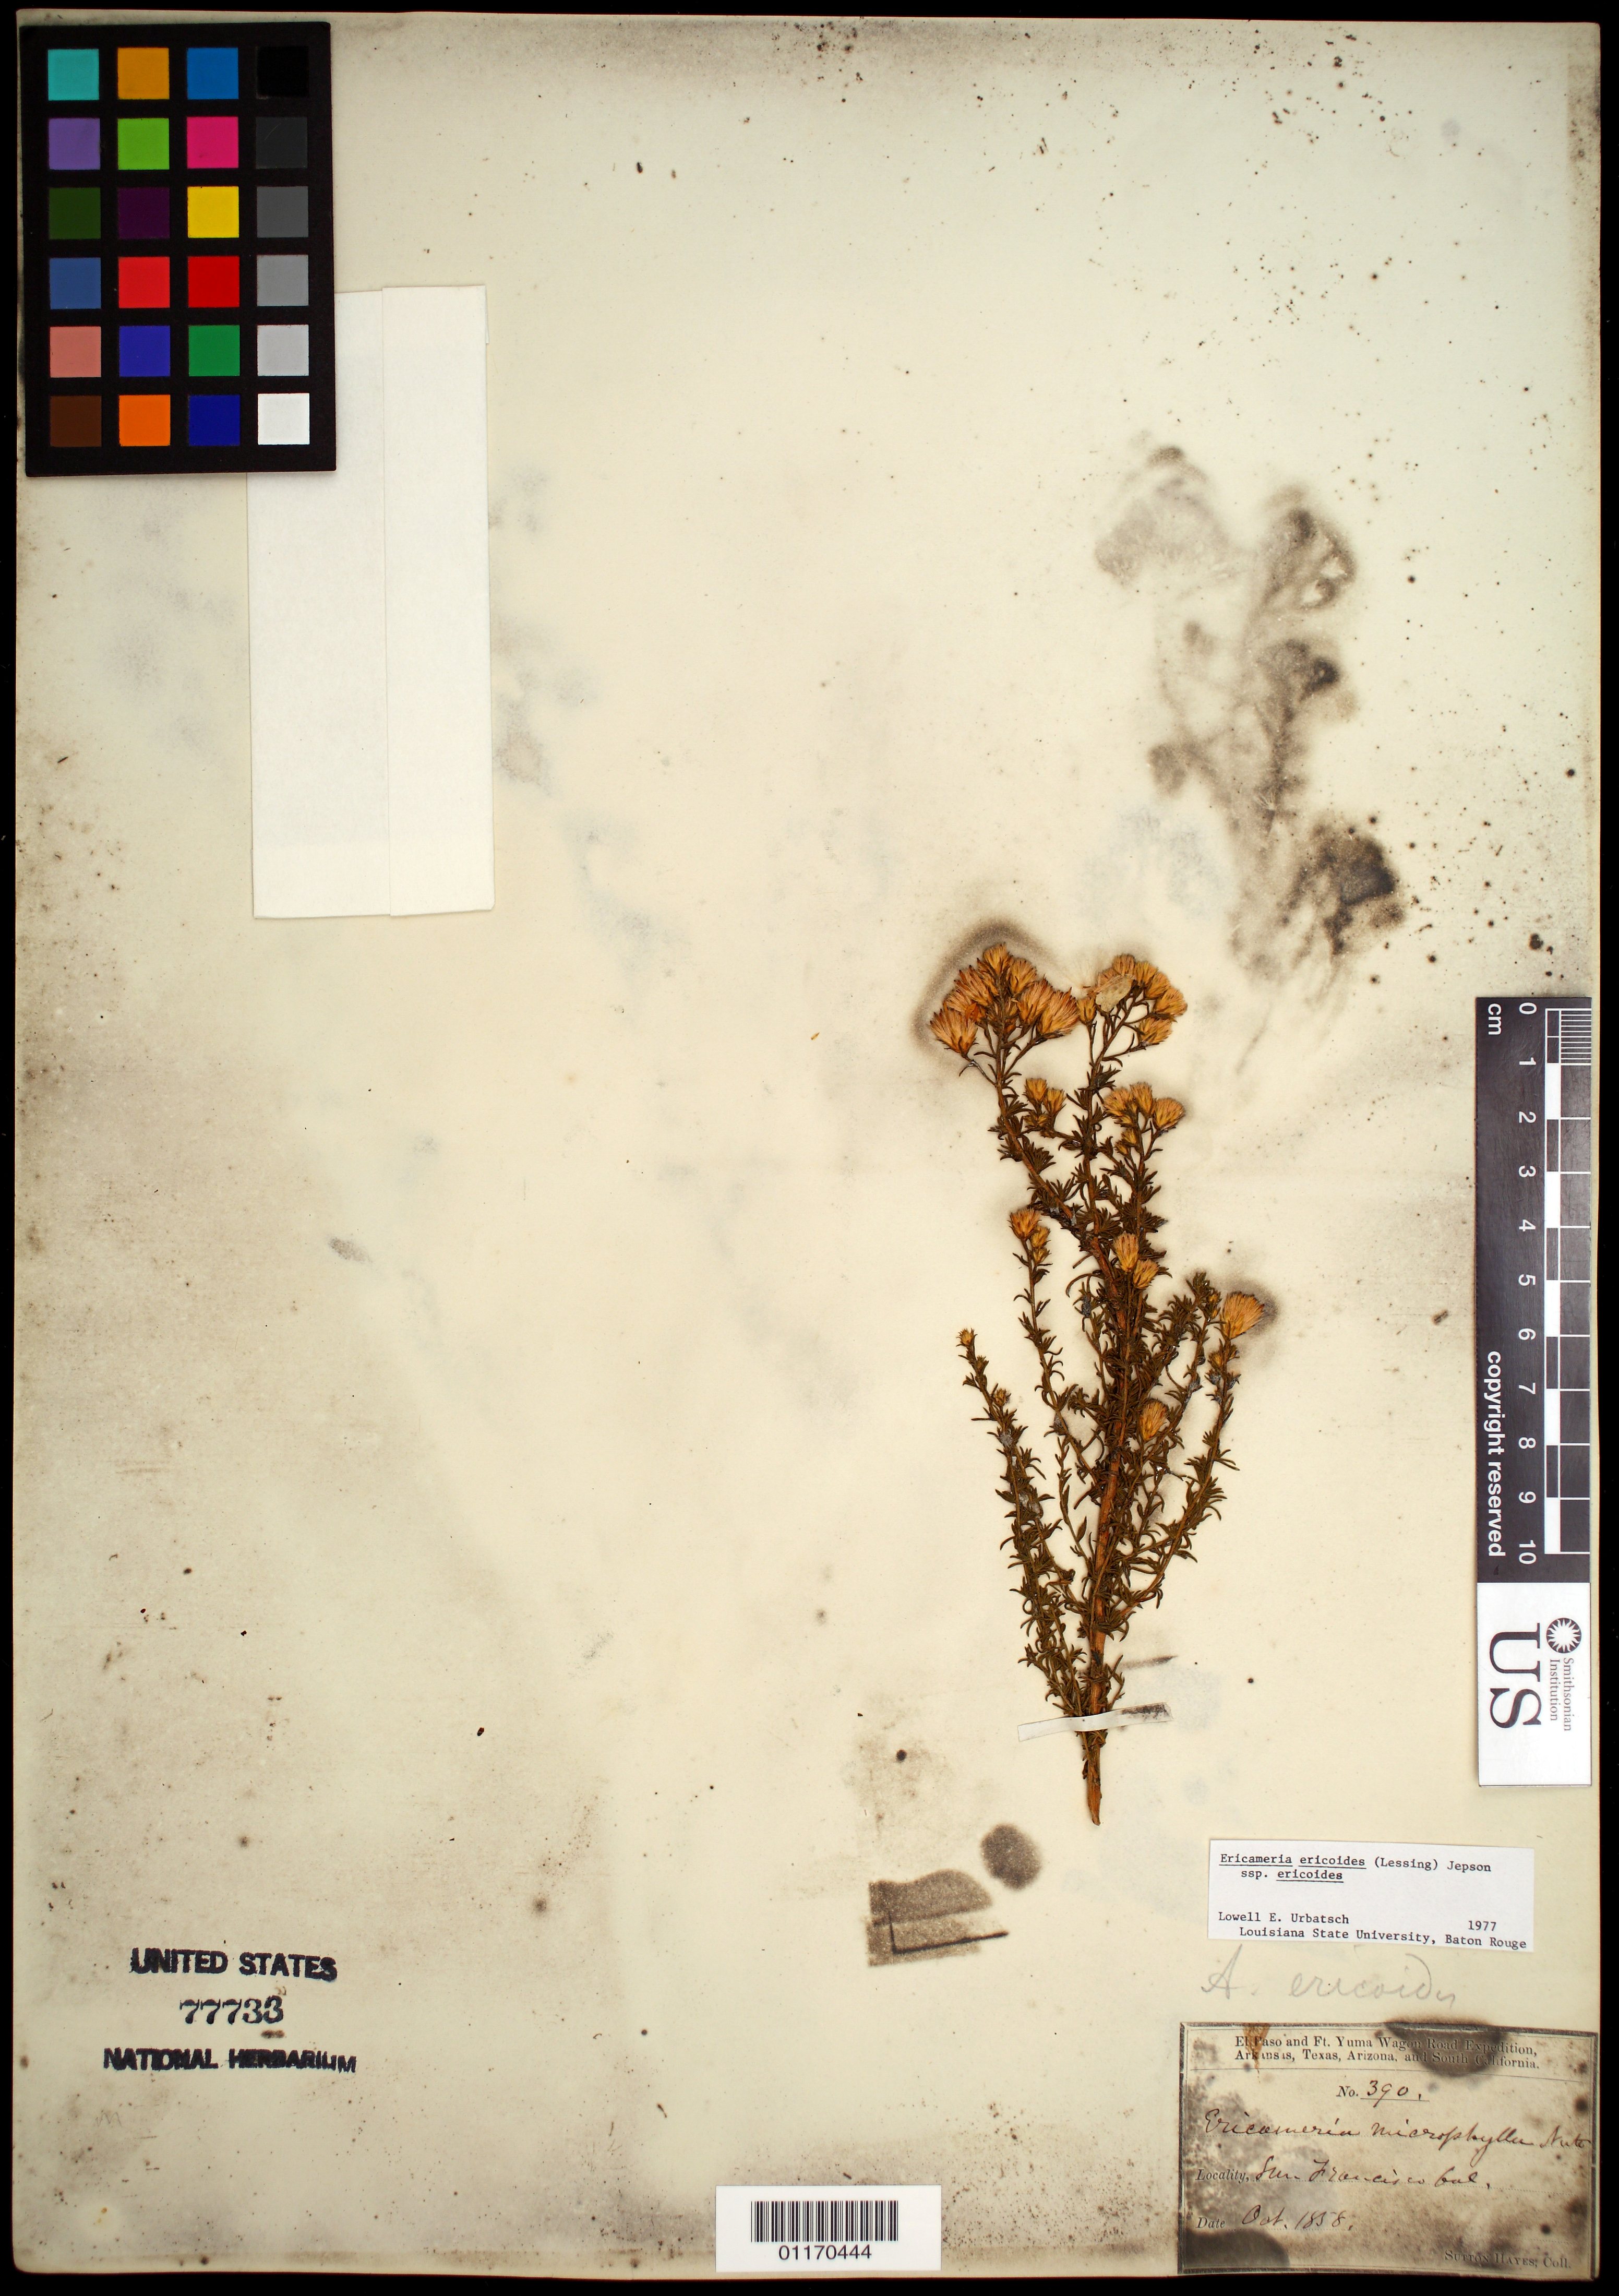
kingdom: Plantae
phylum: Tracheophyta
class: Magnoliopsida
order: Asterales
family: Asteraceae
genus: Ericameria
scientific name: Ericameria ericoides subsp. ericoides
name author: (Less.) Nutt. ex Jeps.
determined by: Urbatsch, L. E., (TEX), University of Texas Austin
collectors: S. Hayes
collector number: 390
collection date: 1858-10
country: United States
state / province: California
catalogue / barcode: US 77733